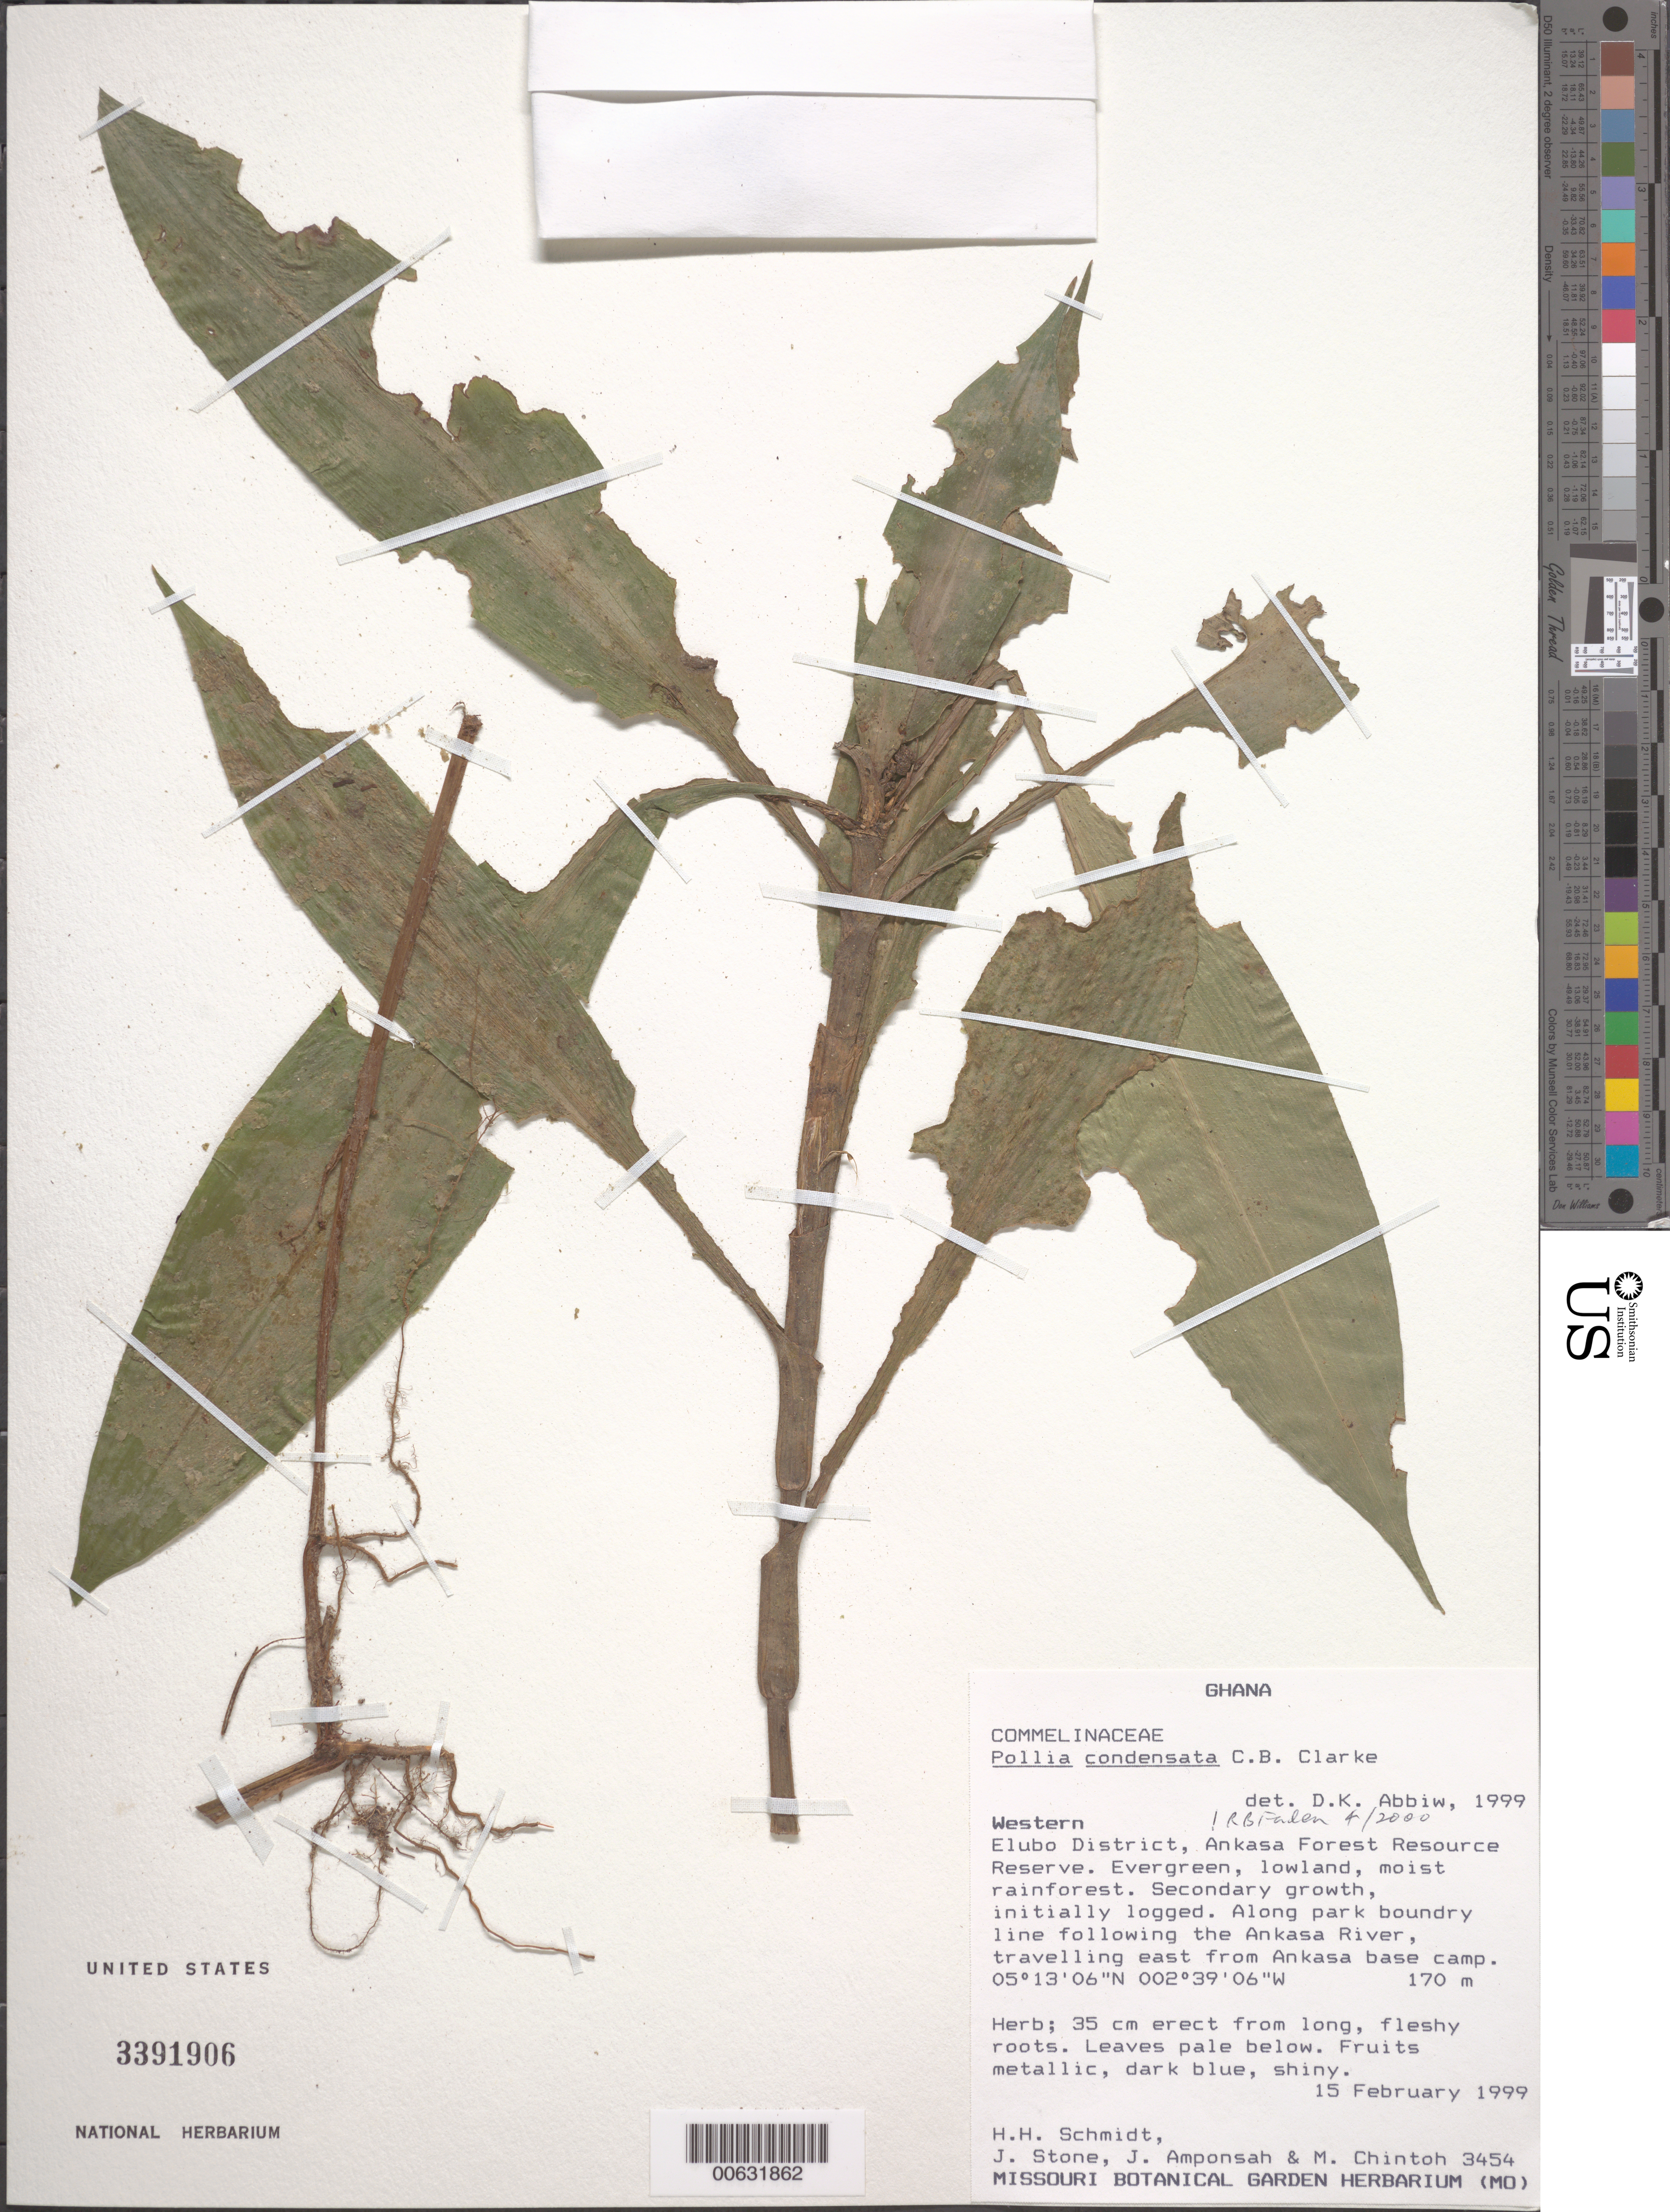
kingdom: Plantae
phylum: Tracheophyta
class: Liliopsida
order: Commelinales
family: Commelinaceae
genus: Pollia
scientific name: Pollia condensata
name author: C.B. Clarke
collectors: H. H. Schmidt, J. S. Stone, J. Amponsah & M. Chintoh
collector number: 3454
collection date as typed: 15 Feb 1999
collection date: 1999-02-15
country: Ghana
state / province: Western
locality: Elubo dist., ankasa forest resource reserve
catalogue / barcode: US 3391906